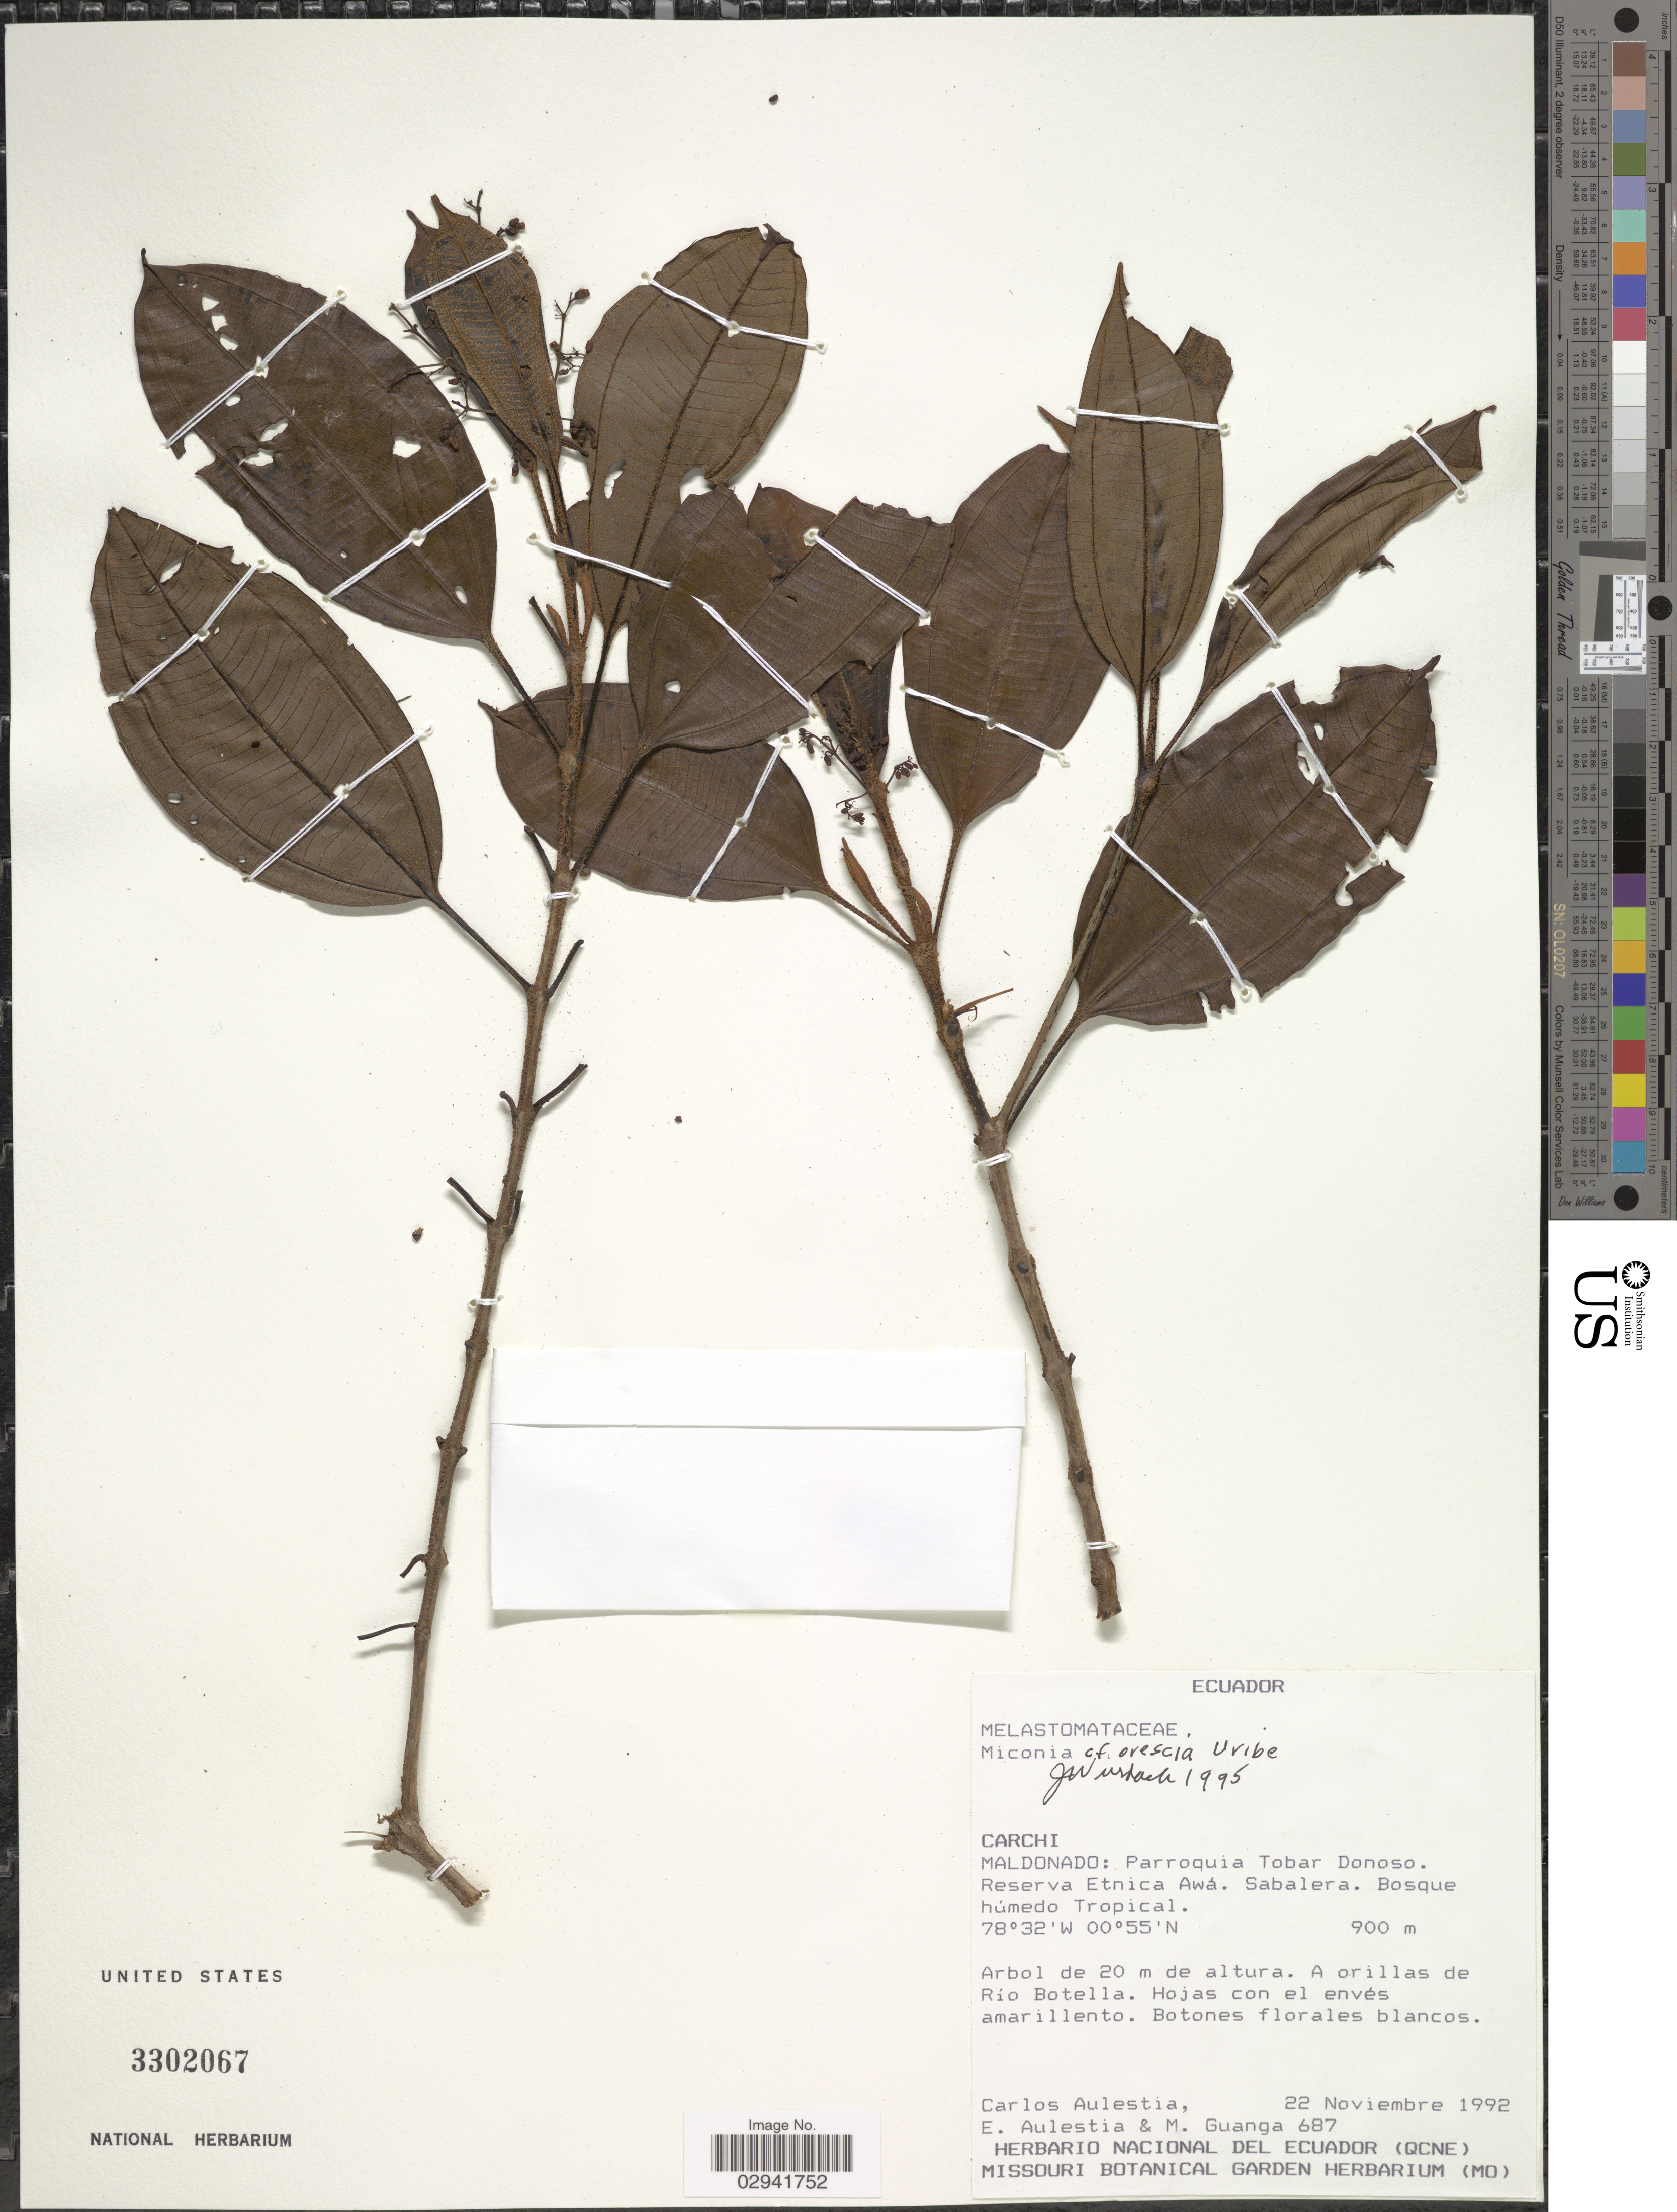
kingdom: Plantae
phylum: Tracheophyta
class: Magnoliopsida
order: Myrtales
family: Melastomataceae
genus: Miconia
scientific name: Miconia orescia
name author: L. Uribe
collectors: C. Aulestia, E. Aulestia & M. Guanga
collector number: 687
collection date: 1992-11-22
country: Ecuador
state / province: Carchi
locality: Maldonado: Parroquia Tobar Donoso. Reserva Etnica Awá.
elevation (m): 900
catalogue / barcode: US 3302067